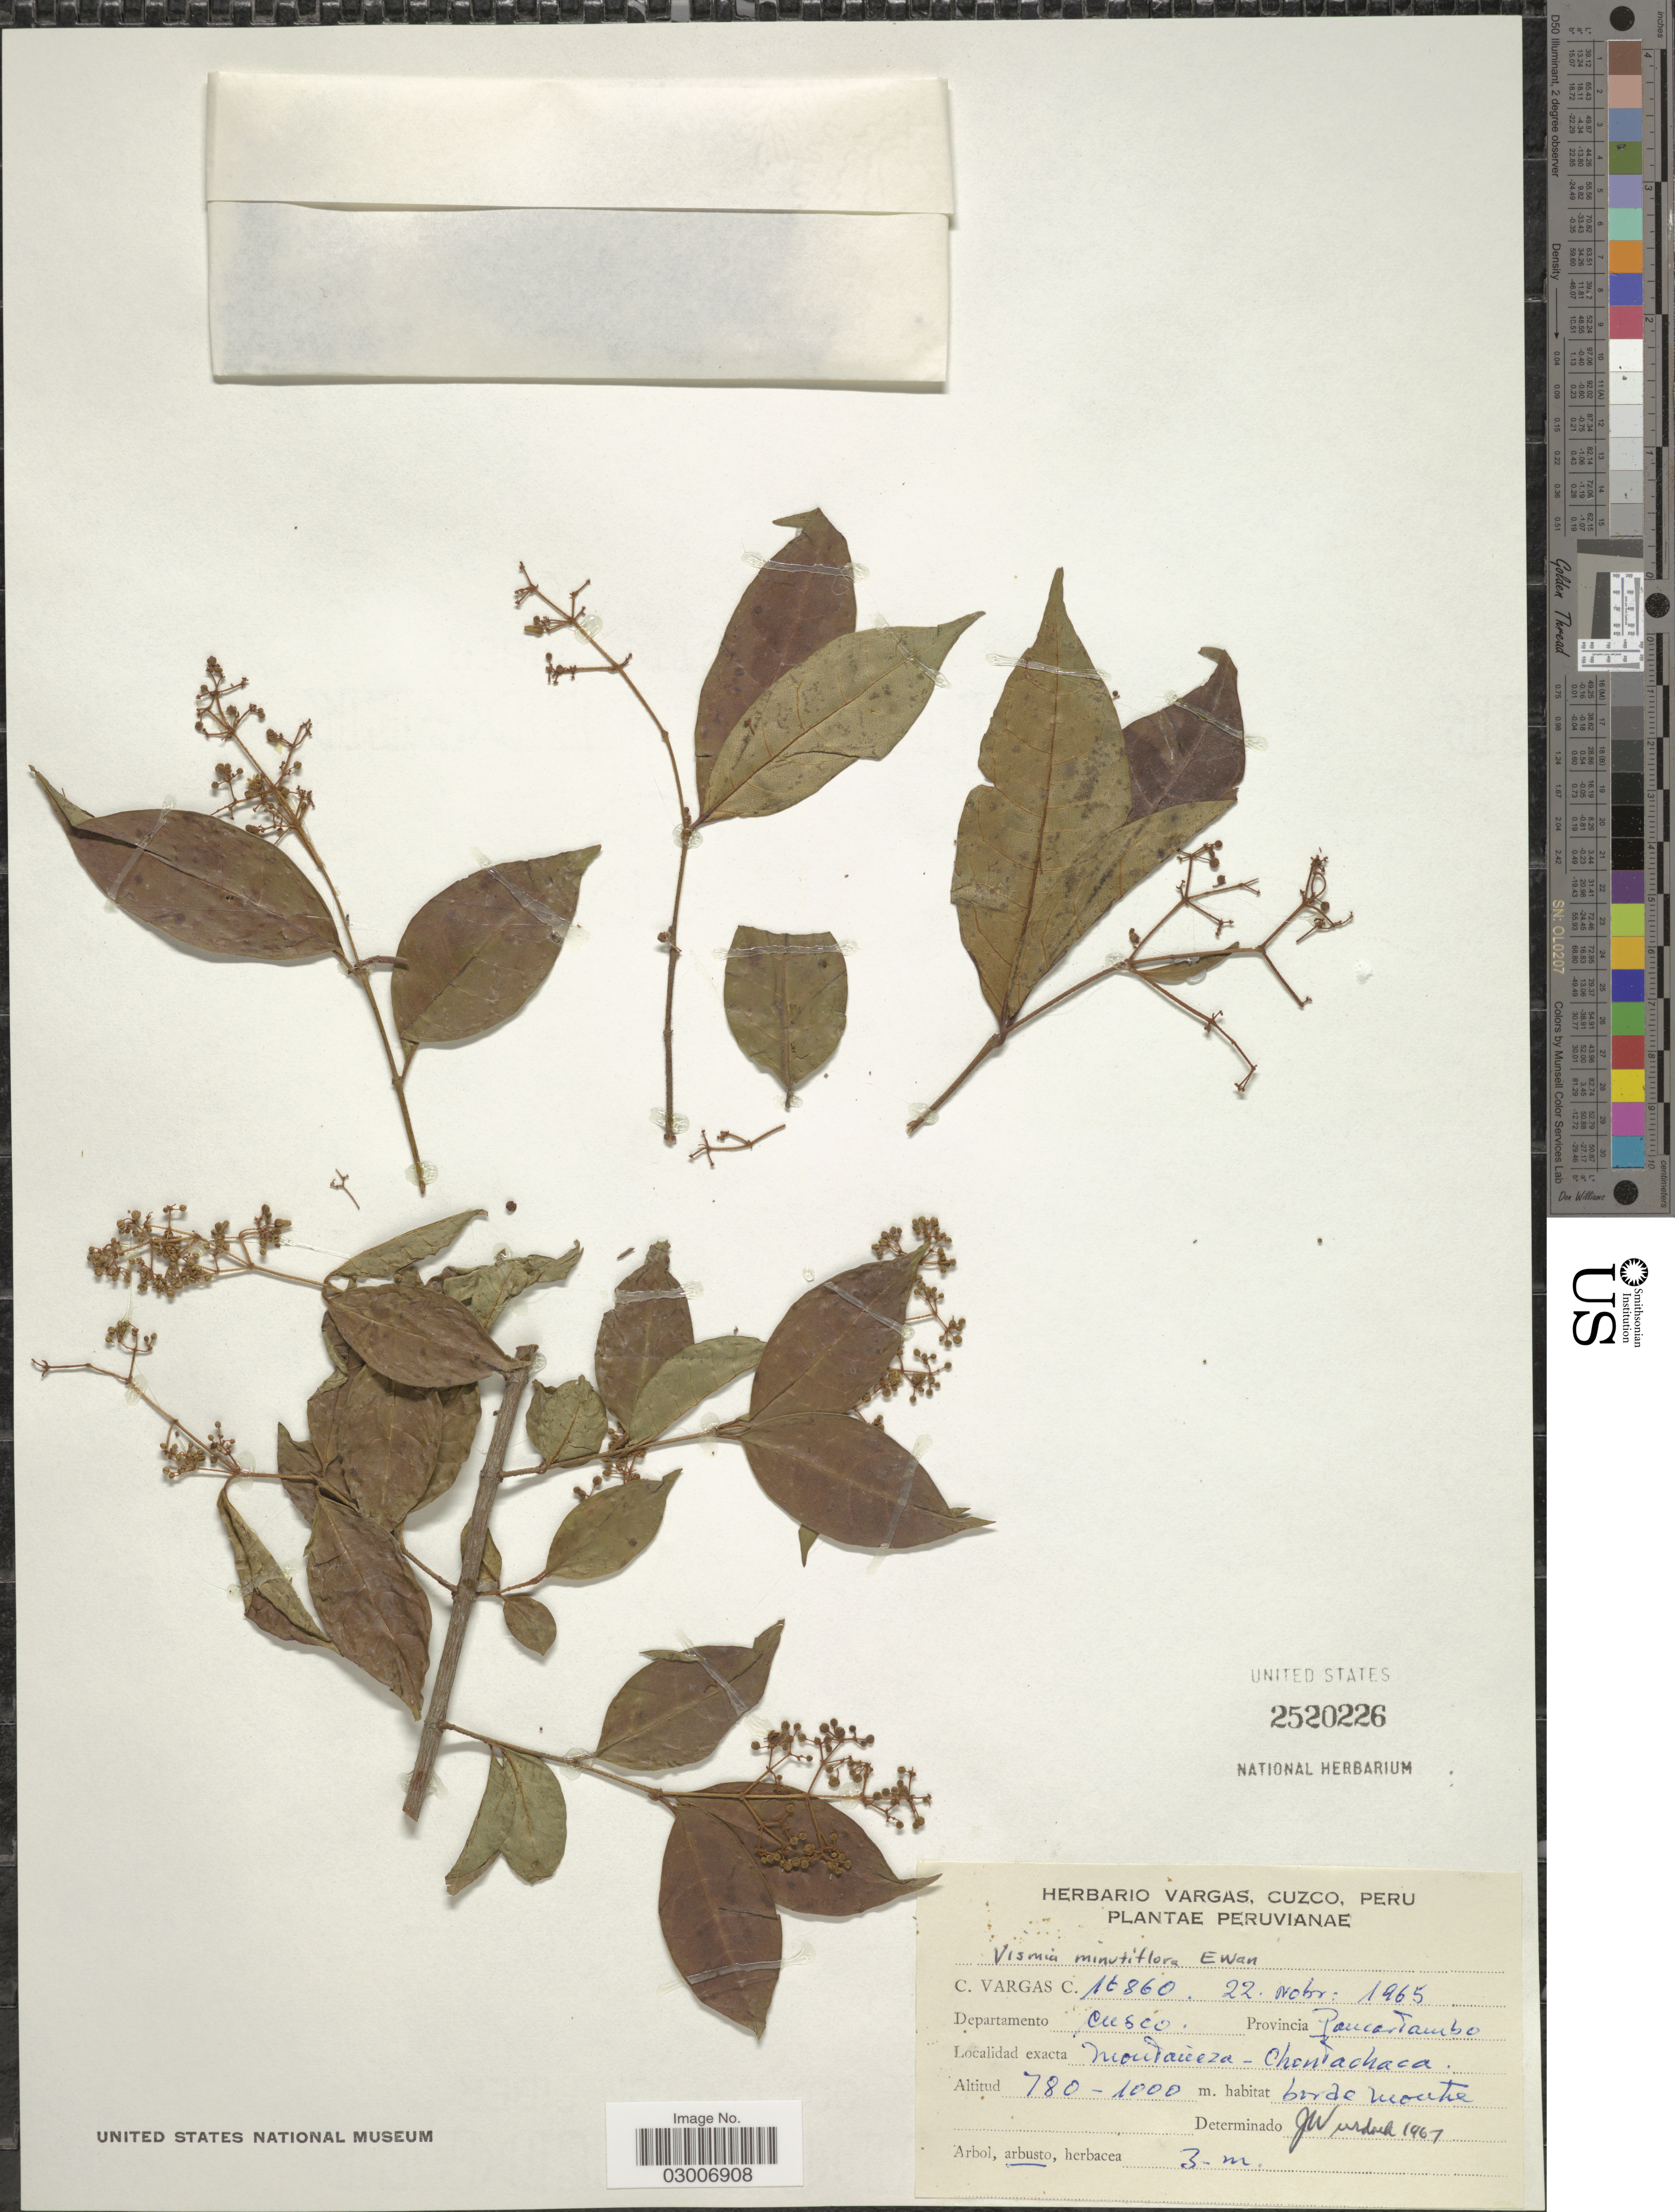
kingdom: Plantae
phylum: Tracheophyta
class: Magnoliopsida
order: Malpighiales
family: Hypericaceae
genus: Vismia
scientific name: Vismia minutiflora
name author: Ewan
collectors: C. Vargas Calderón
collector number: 16860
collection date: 1965-11-22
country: Peru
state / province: Cusco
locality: Departamento Cusco. Province Paucartambo. Montaneza-Chenachaca.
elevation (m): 780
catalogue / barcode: US 2520226